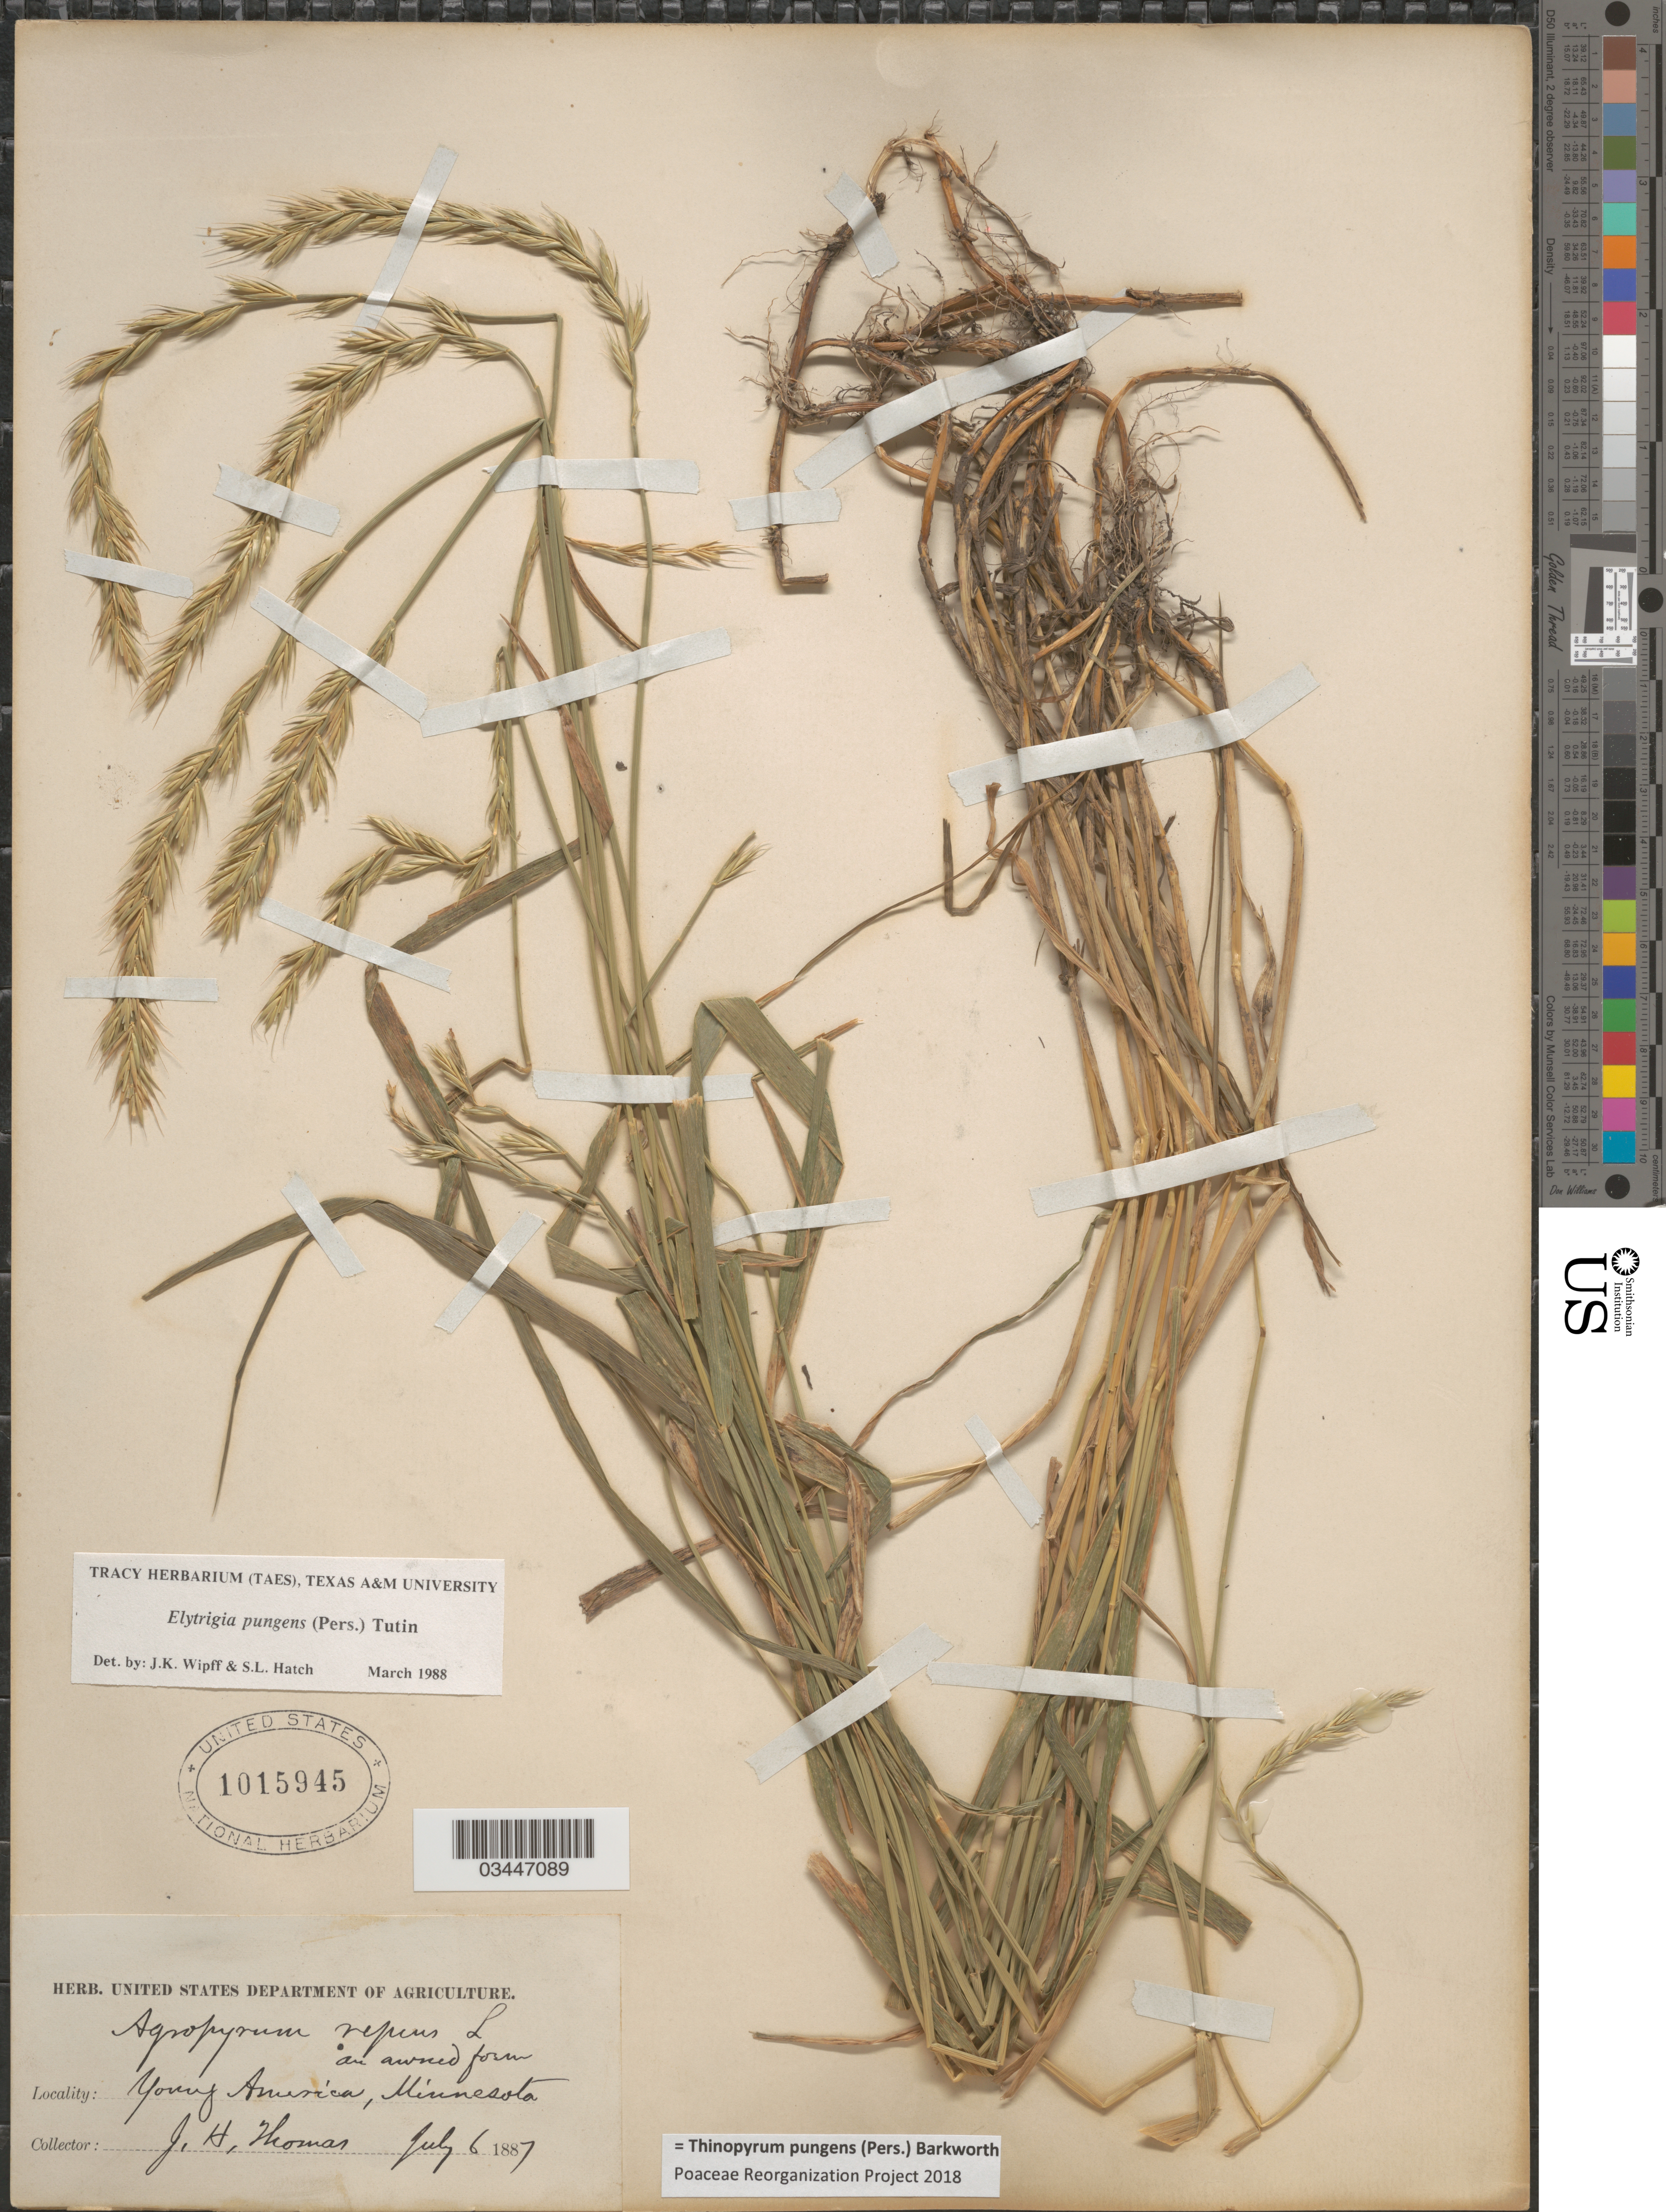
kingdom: Plantae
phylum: Tracheophyta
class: Liliopsida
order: Poales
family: Poaceae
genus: Thinopyrum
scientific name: Thinopyrum pungens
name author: (Pers.) Barkworth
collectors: J. H. Thomas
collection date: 1887-07-06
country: United States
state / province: Minnesota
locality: Young America.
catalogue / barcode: US 1015945